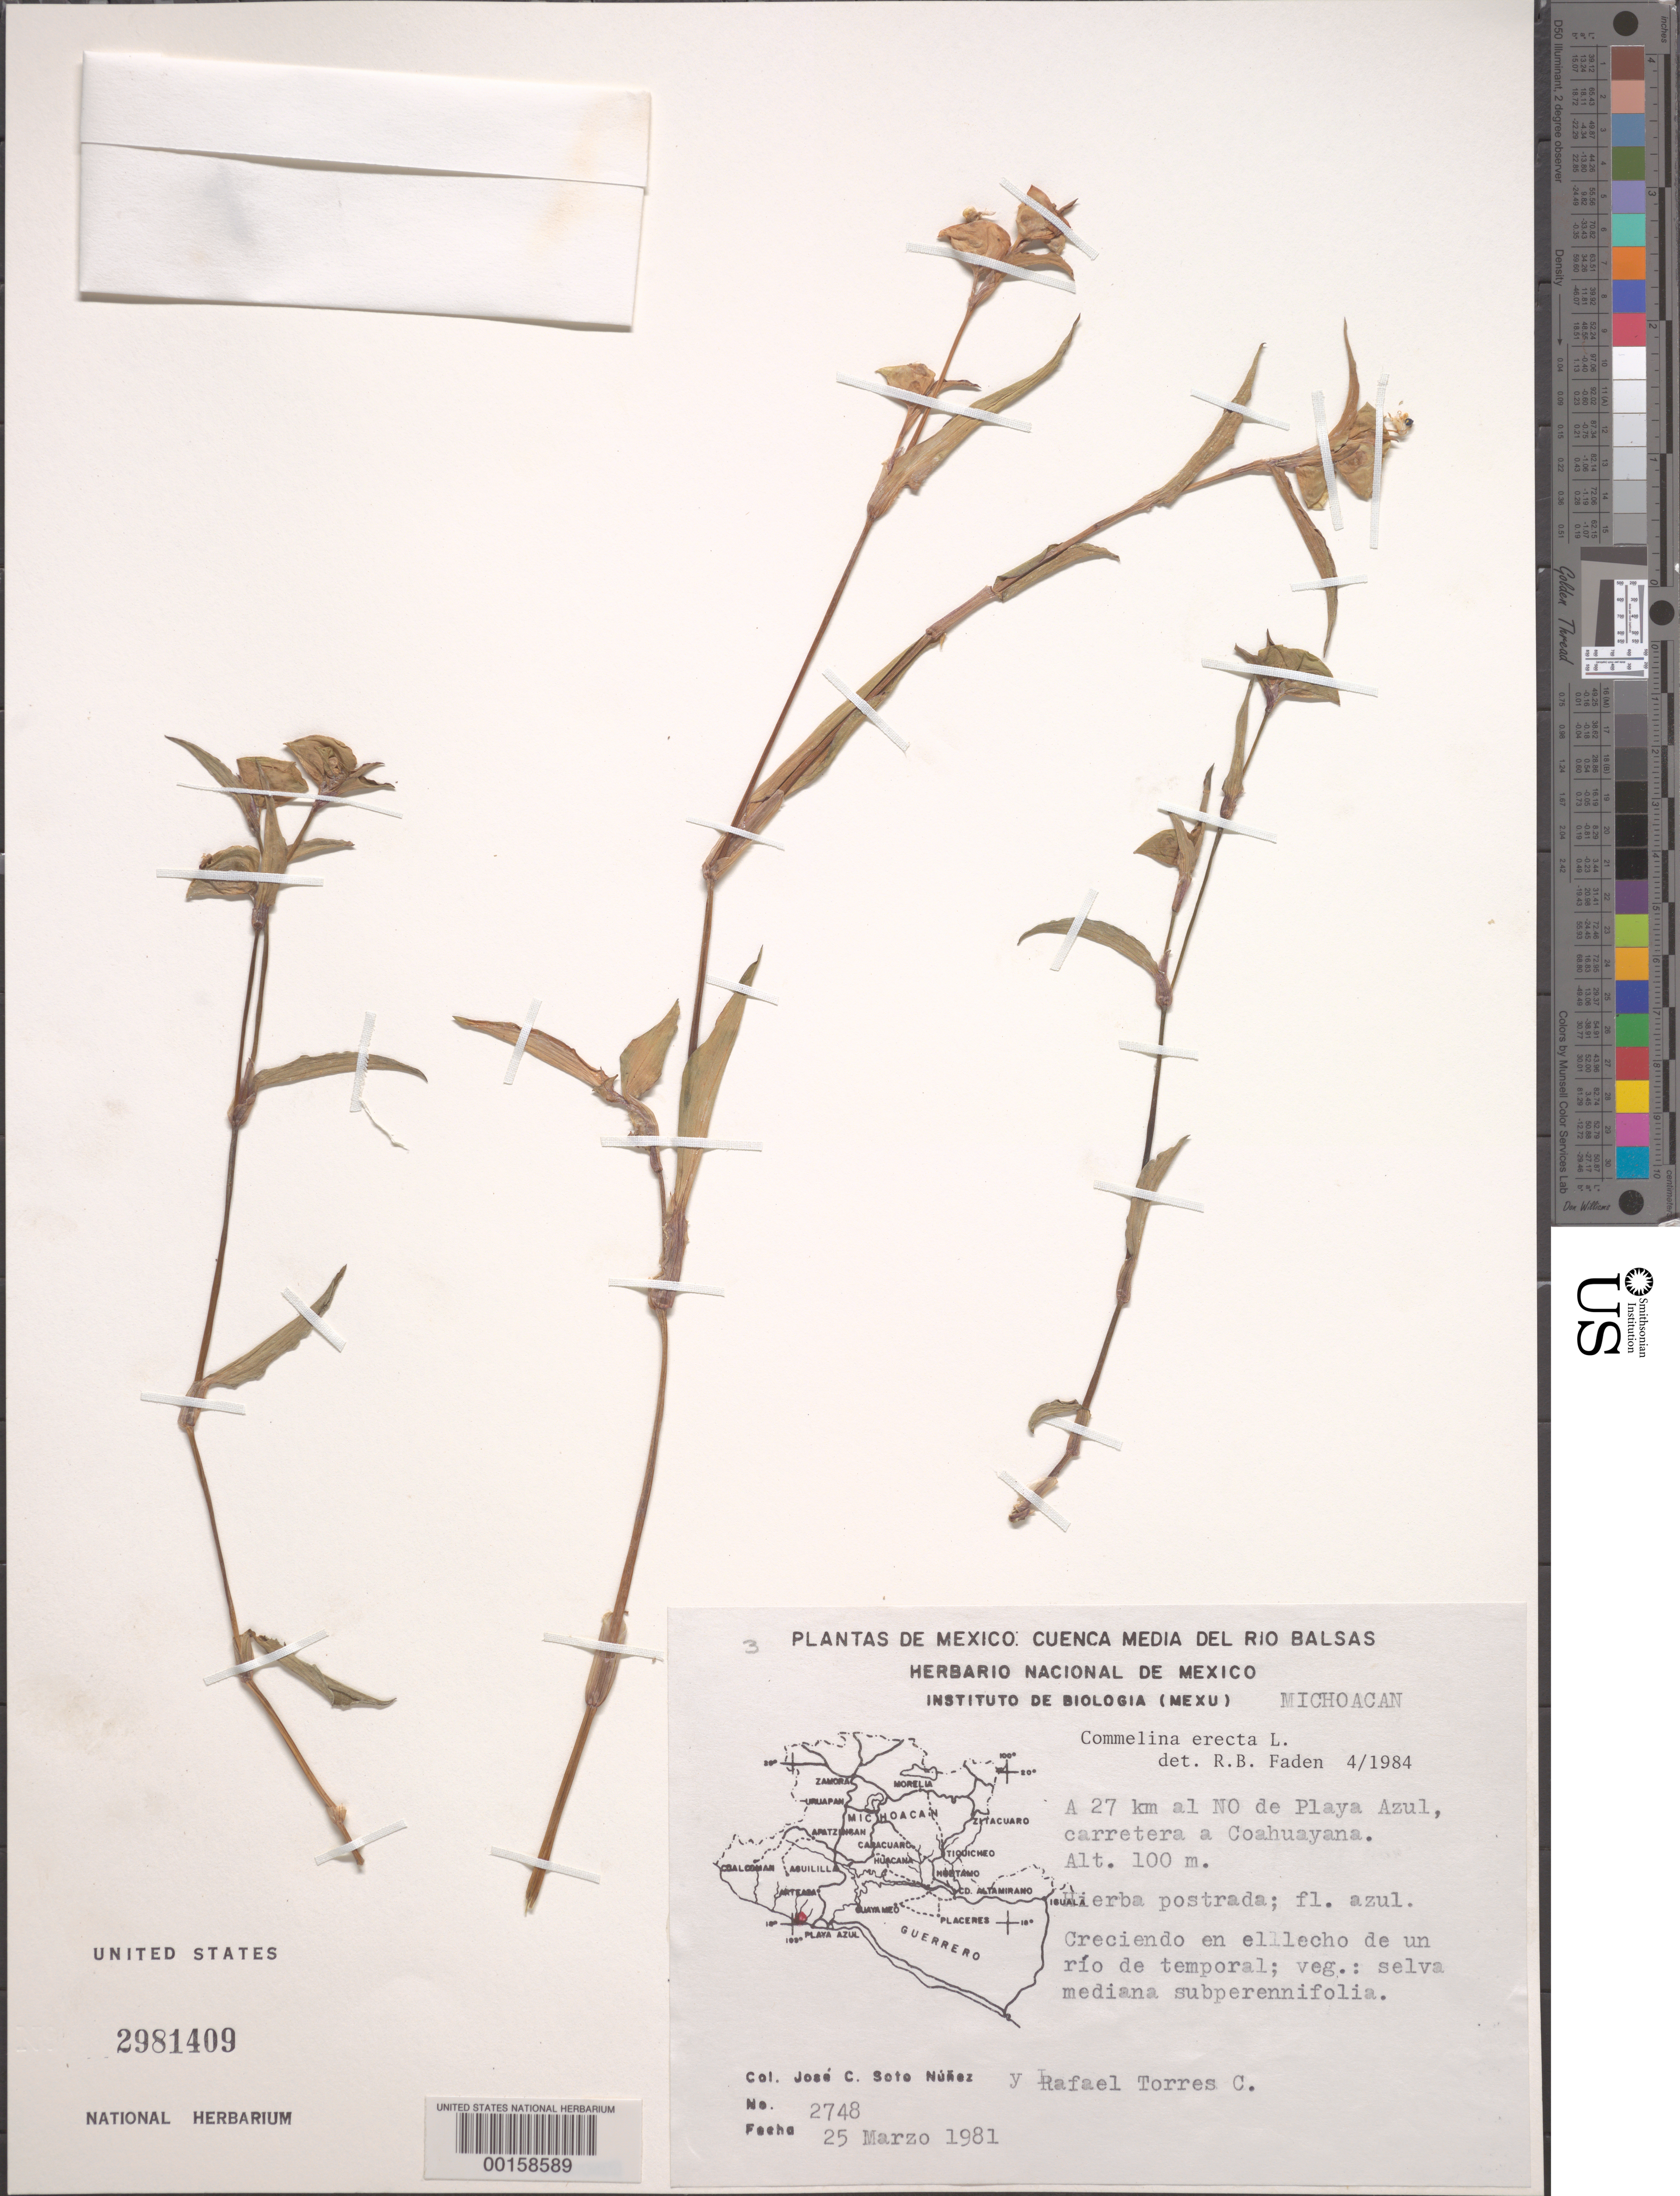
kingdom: Plantae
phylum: Tracheophyta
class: Liliopsida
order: Commelinales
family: Commelinaceae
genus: Commelina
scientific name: Commelina erecta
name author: L.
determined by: Faden, Robert B., (US), Smithsonian Institution - National Museum of Natural History (UNITED STATES)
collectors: J. C. Soto Núñez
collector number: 2748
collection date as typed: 25 Mar 1981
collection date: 1981-03-25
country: Mexico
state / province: Michoacán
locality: Playa Azul Mun. (?), Coahuayana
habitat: Moist soil; edge of river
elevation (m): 100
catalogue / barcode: US 2981409